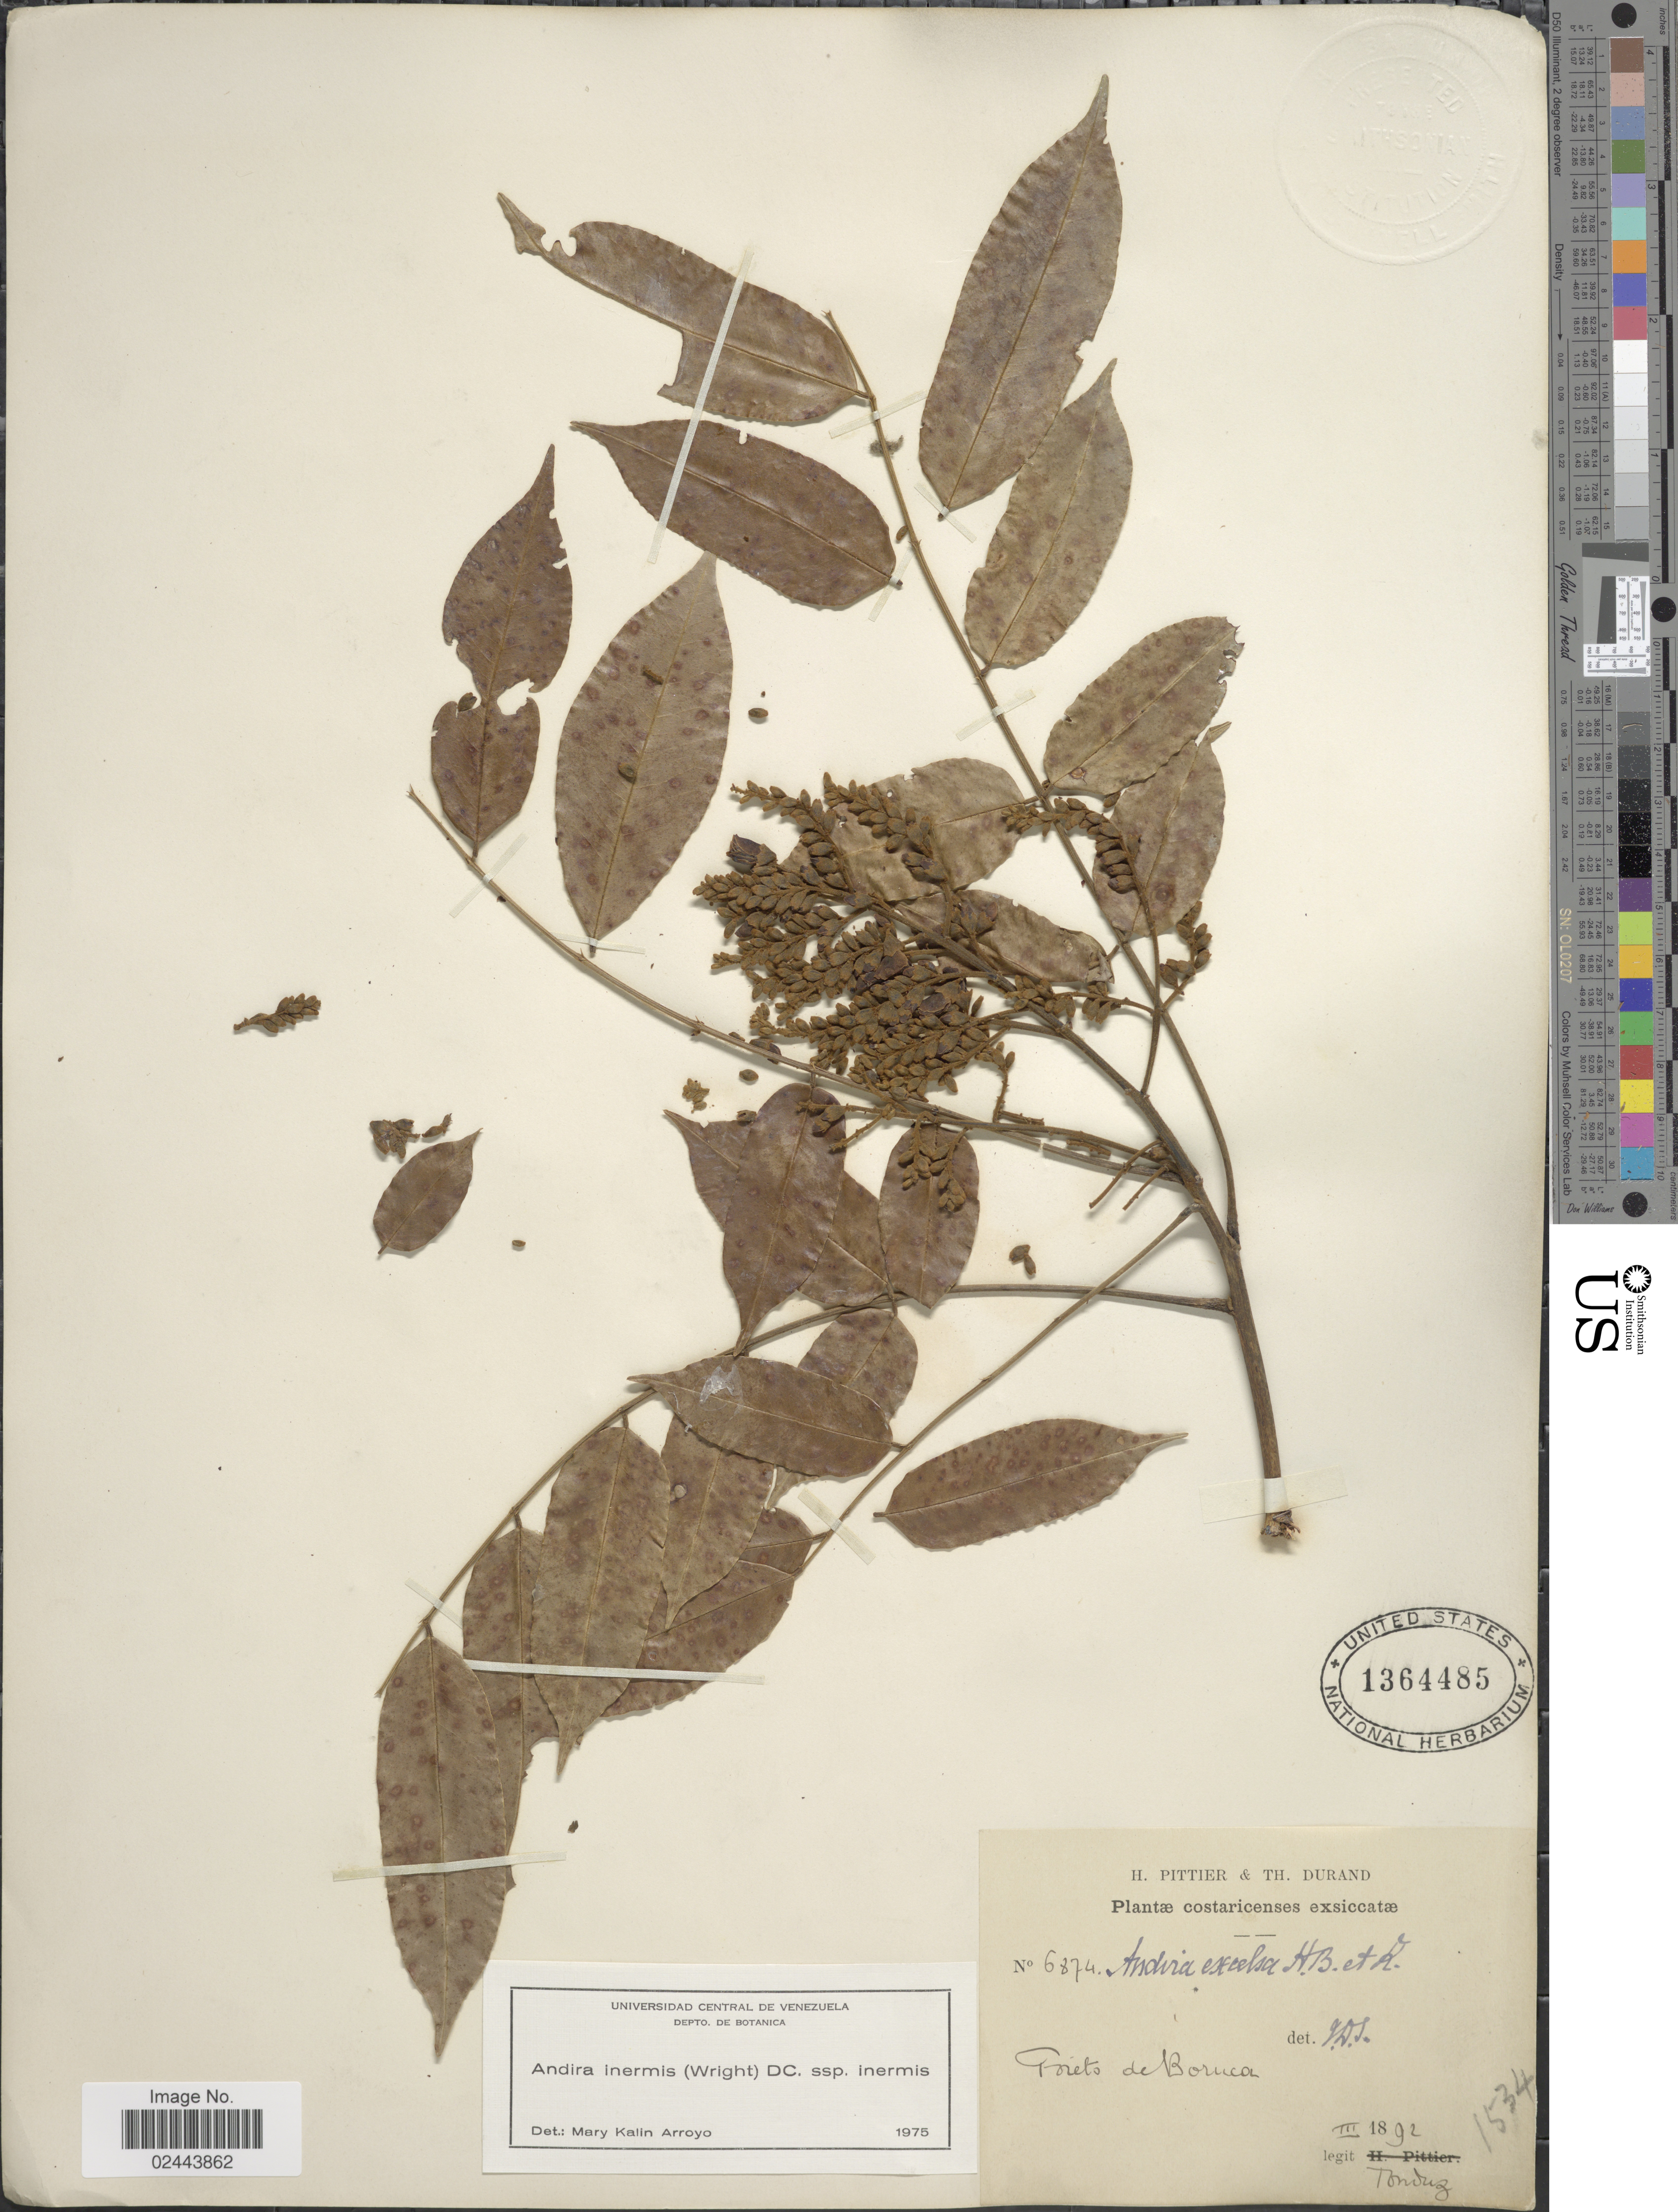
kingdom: Plantae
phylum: Tracheophyta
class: Magnoliopsida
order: Fabales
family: Fabaceae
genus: Andira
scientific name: Andira inermis subsp. inermis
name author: (W. Wright) Kunth ex DC.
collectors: A. Tonduz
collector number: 6874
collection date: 1892-03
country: Costa Rica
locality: Forets de Boruca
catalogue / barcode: US 1364485